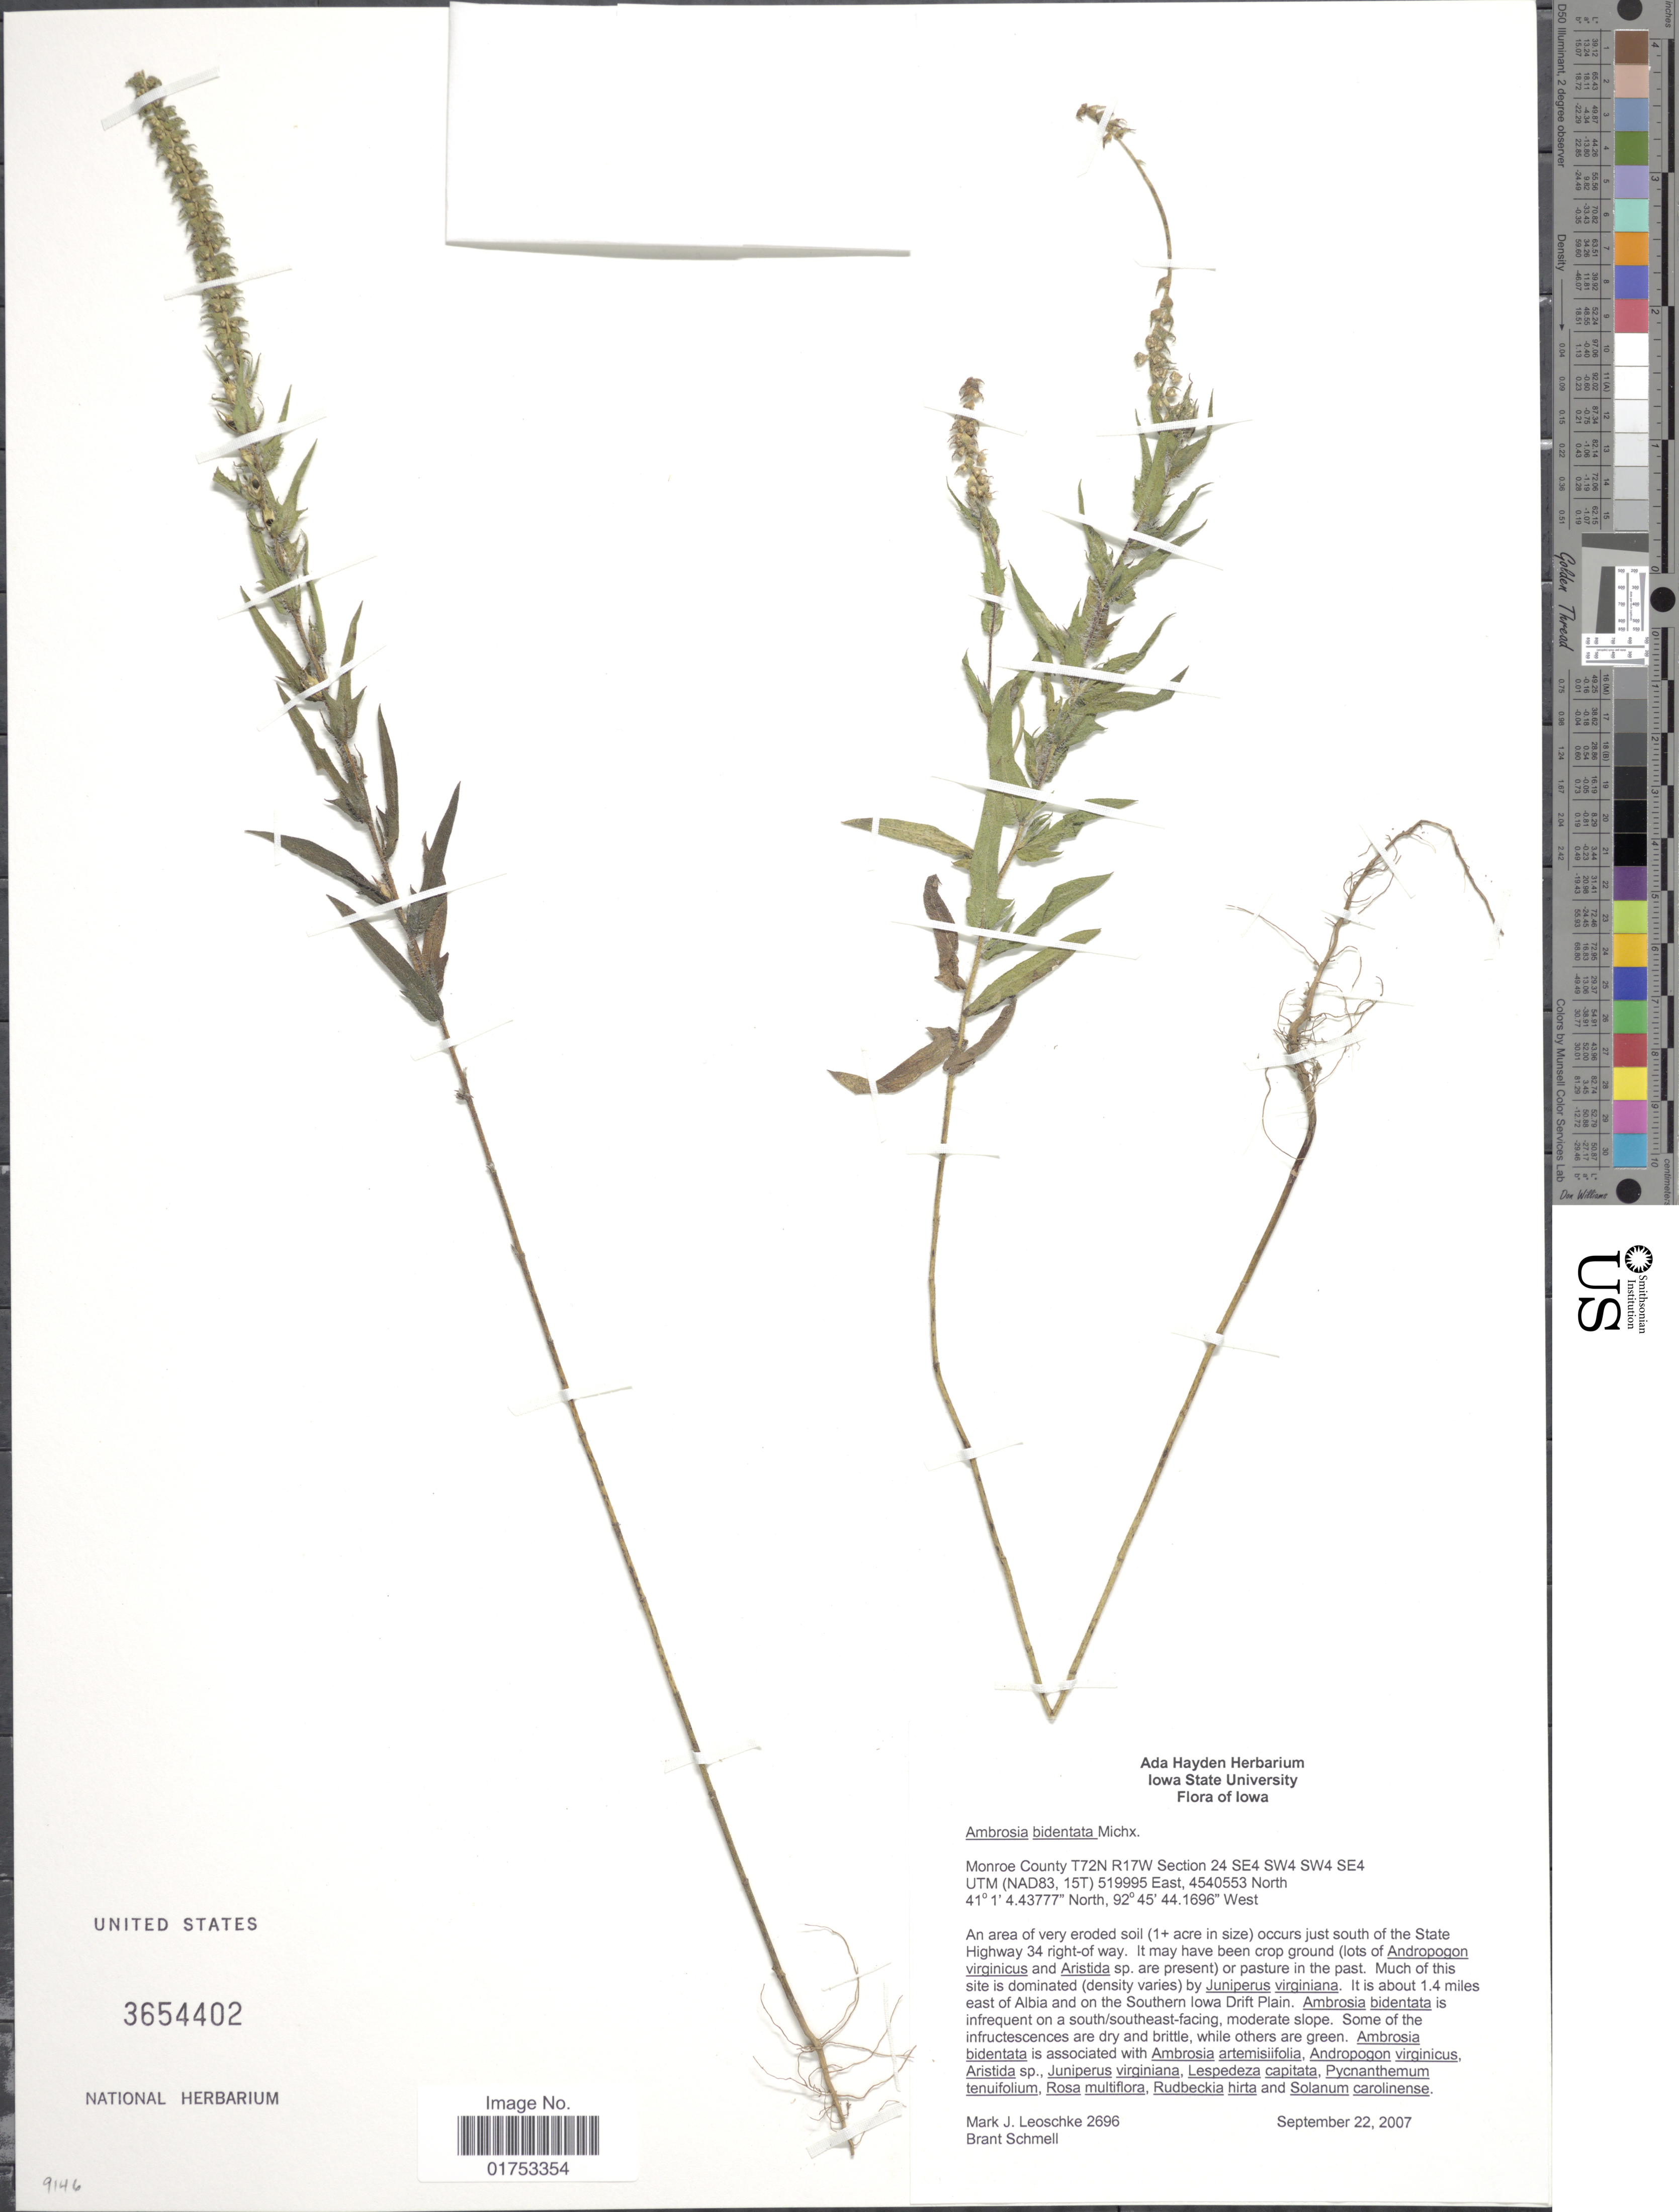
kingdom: Plantae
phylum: Tracheophyta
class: Magnoliopsida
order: Asterales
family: Asteraceae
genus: Ambrosia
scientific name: Ambrosia bidentata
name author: Michx.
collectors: M. J. Leoschke & B. Schmell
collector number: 2696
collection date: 2007-09-22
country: United States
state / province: Iowa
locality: Monroe County T72N, R17W, Section 24, SE4, SW4, SW4, SE4, just south of the StateHighway 34 right-of way, 1.4 miles east of Albia and on the southern Iowa Drift Plain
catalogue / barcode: US 3654402